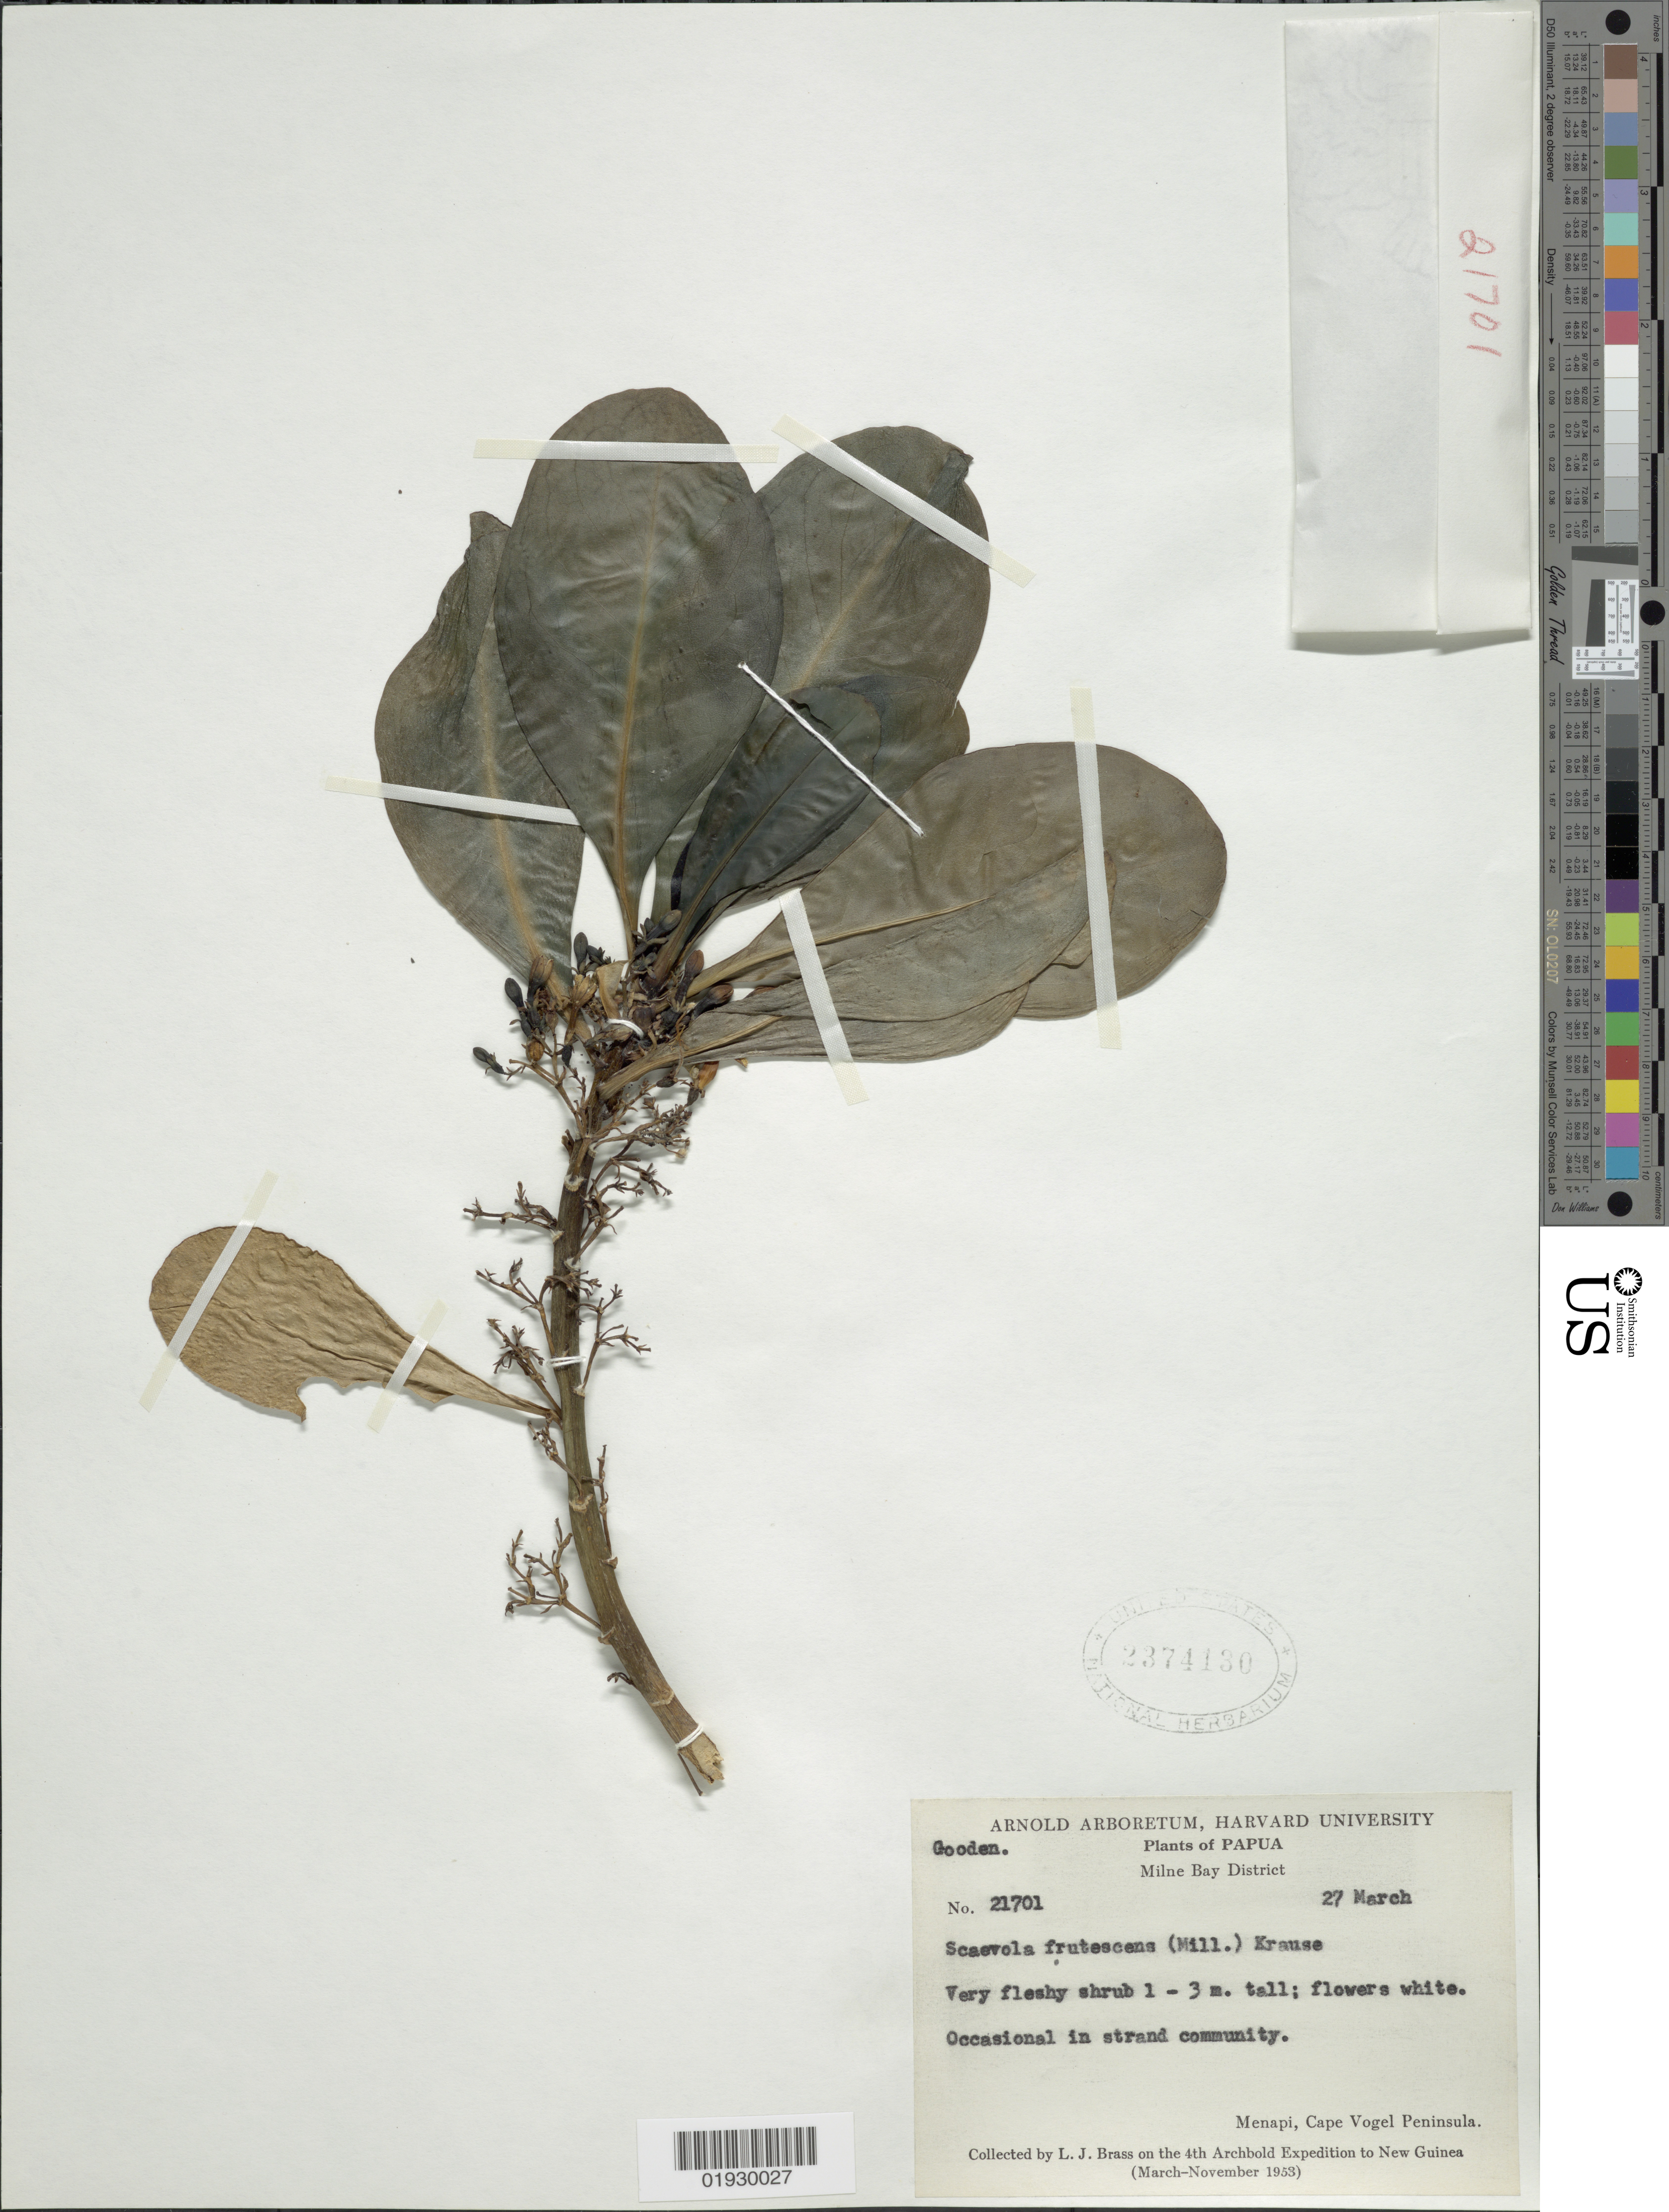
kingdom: Plantae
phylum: Tracheophyta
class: Magnoliopsida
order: Asterales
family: Goodeniaceae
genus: Scaevola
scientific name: Scaevola taccada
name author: (Gaertn.) Roxb.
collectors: L. J. Brass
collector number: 21701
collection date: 1953-03-27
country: Papua New Guinea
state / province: Milne Bay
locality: Milne Bay District, Menapi, Cape Vogel Peninsula.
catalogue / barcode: US 2374130